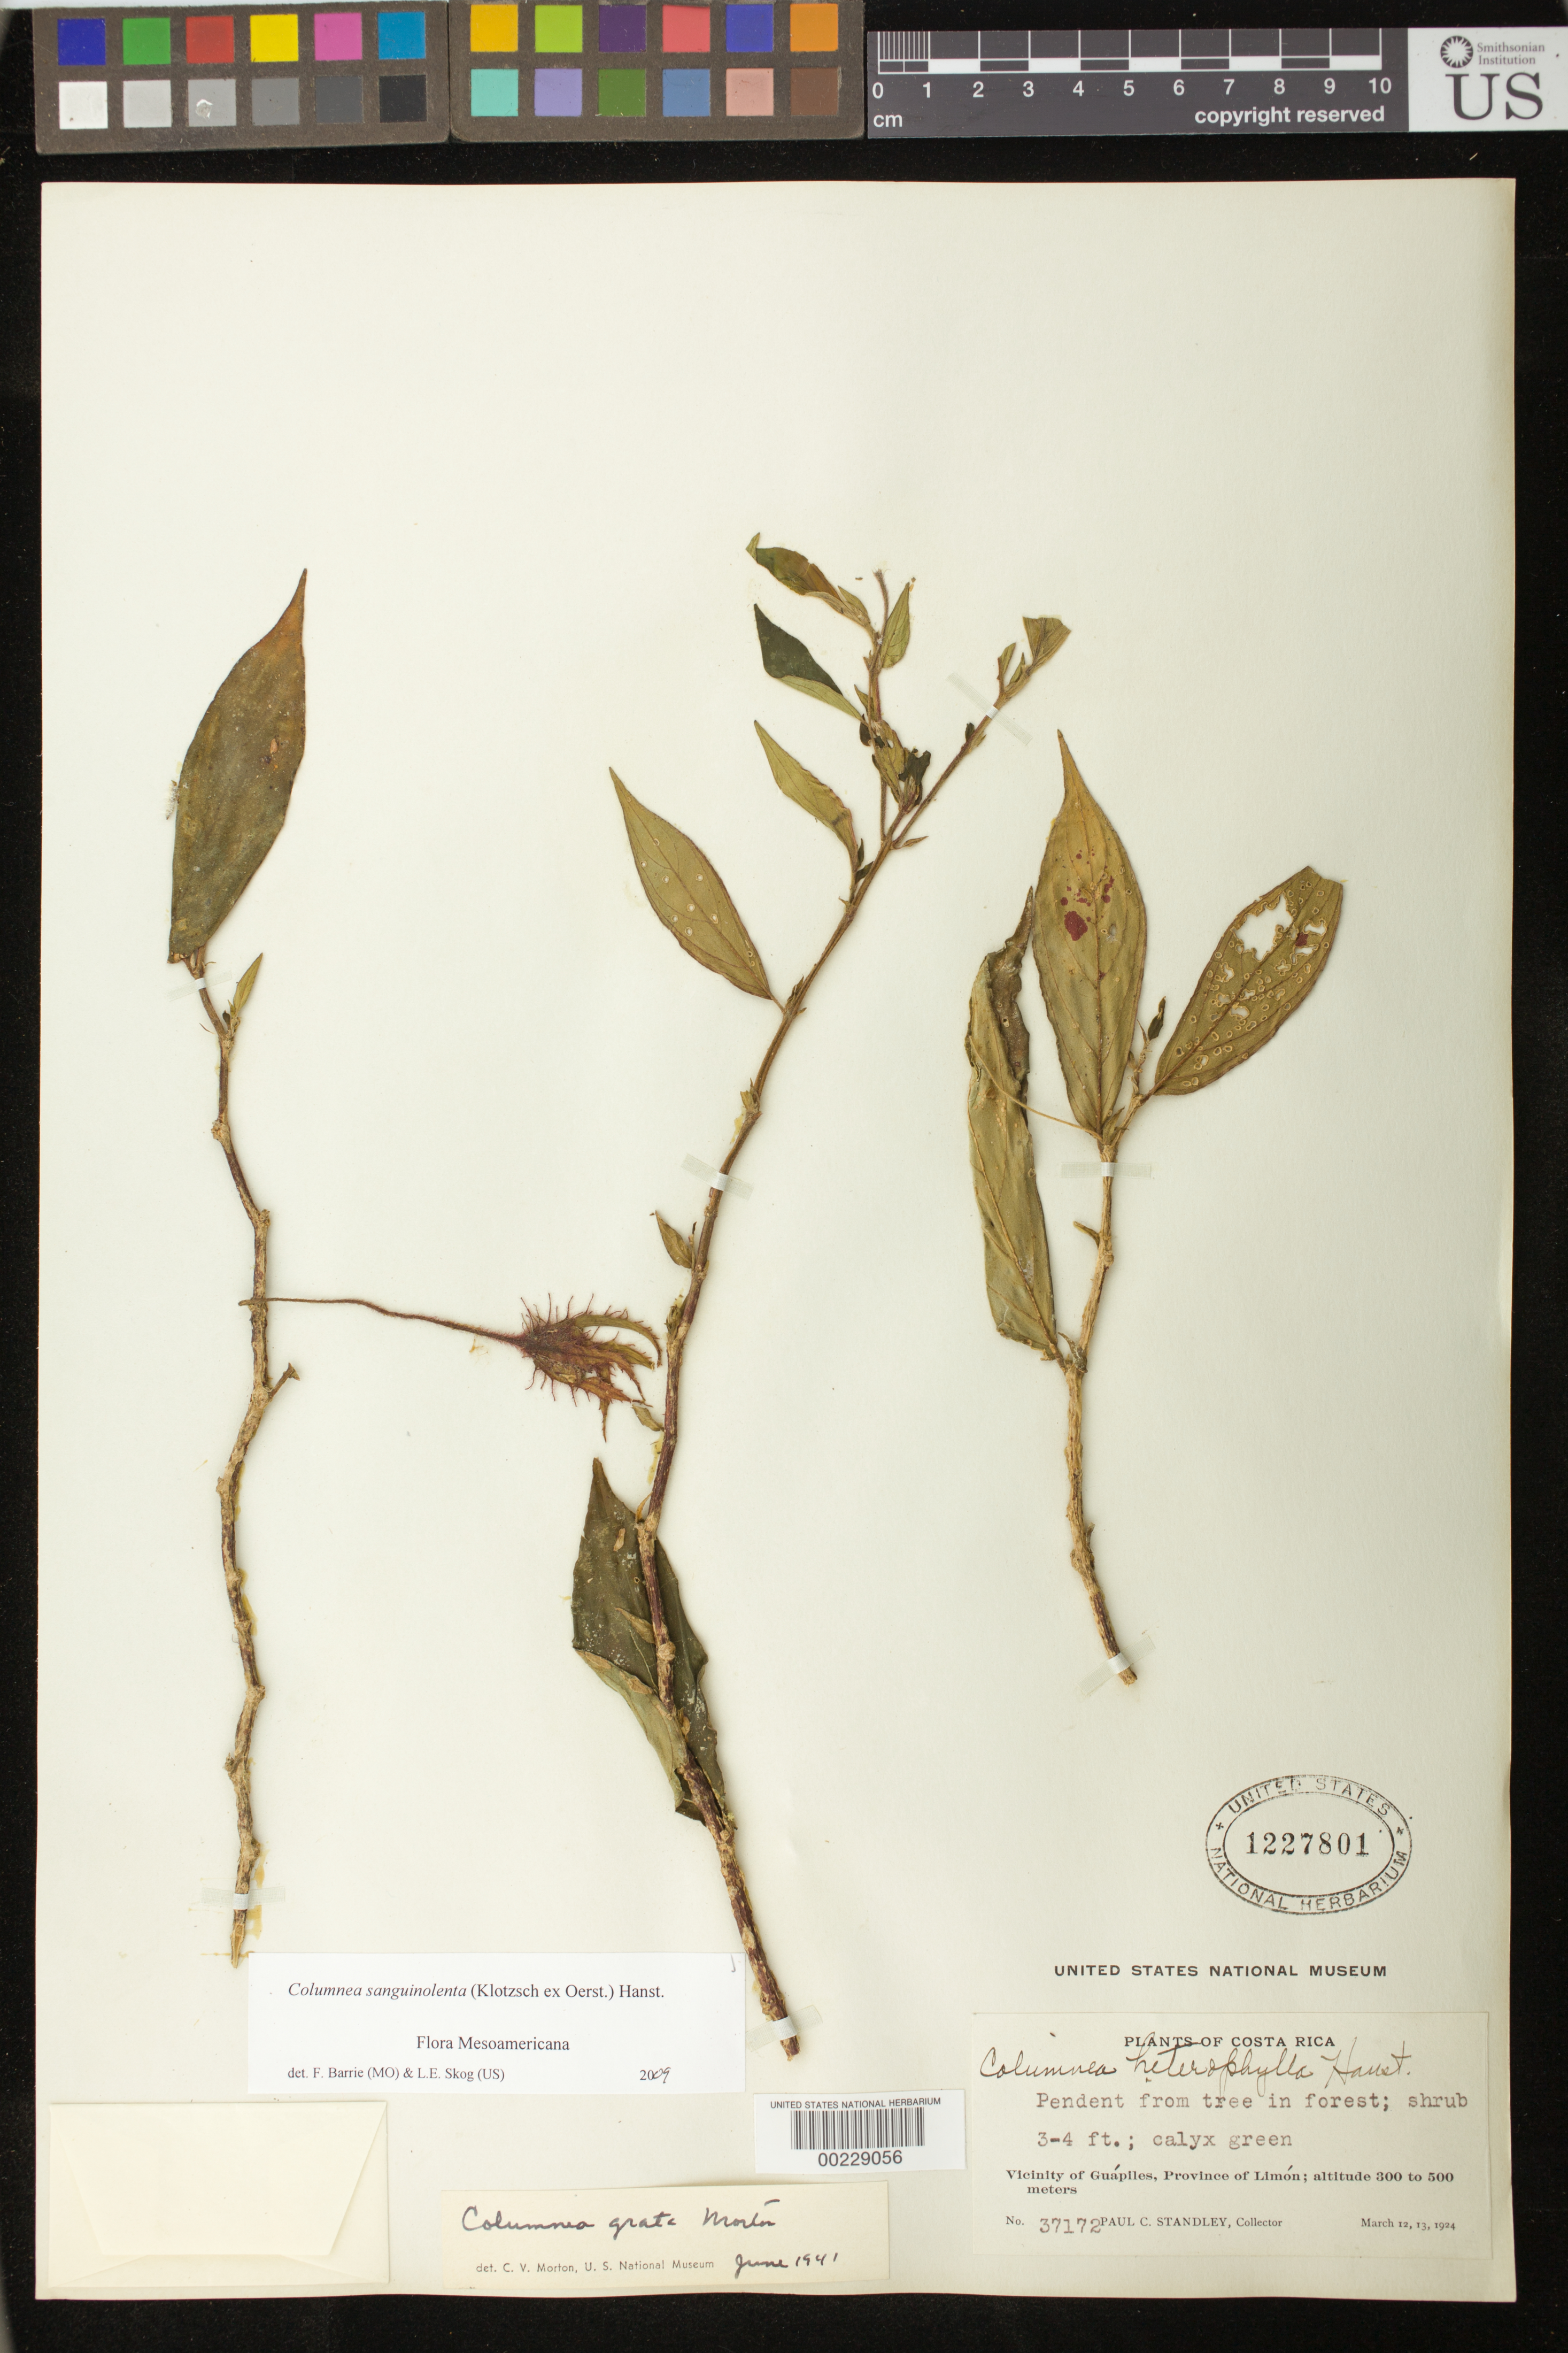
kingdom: Plantae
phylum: Tracheophyta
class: Magnoliopsida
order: Lamiales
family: Gesneriaceae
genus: Columnea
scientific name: Columnea sanguinolenta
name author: (Klotzsch ex Oerst.) Hanst.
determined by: Barrie, F. R.; Skog, Laurence E.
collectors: P. C. Standley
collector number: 37172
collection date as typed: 12-13 Mar 1924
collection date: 1924-03-12/1924-03-13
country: Costa Rica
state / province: Limón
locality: Vicinity of Guapiles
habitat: In forest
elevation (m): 300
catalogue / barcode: US 1227801